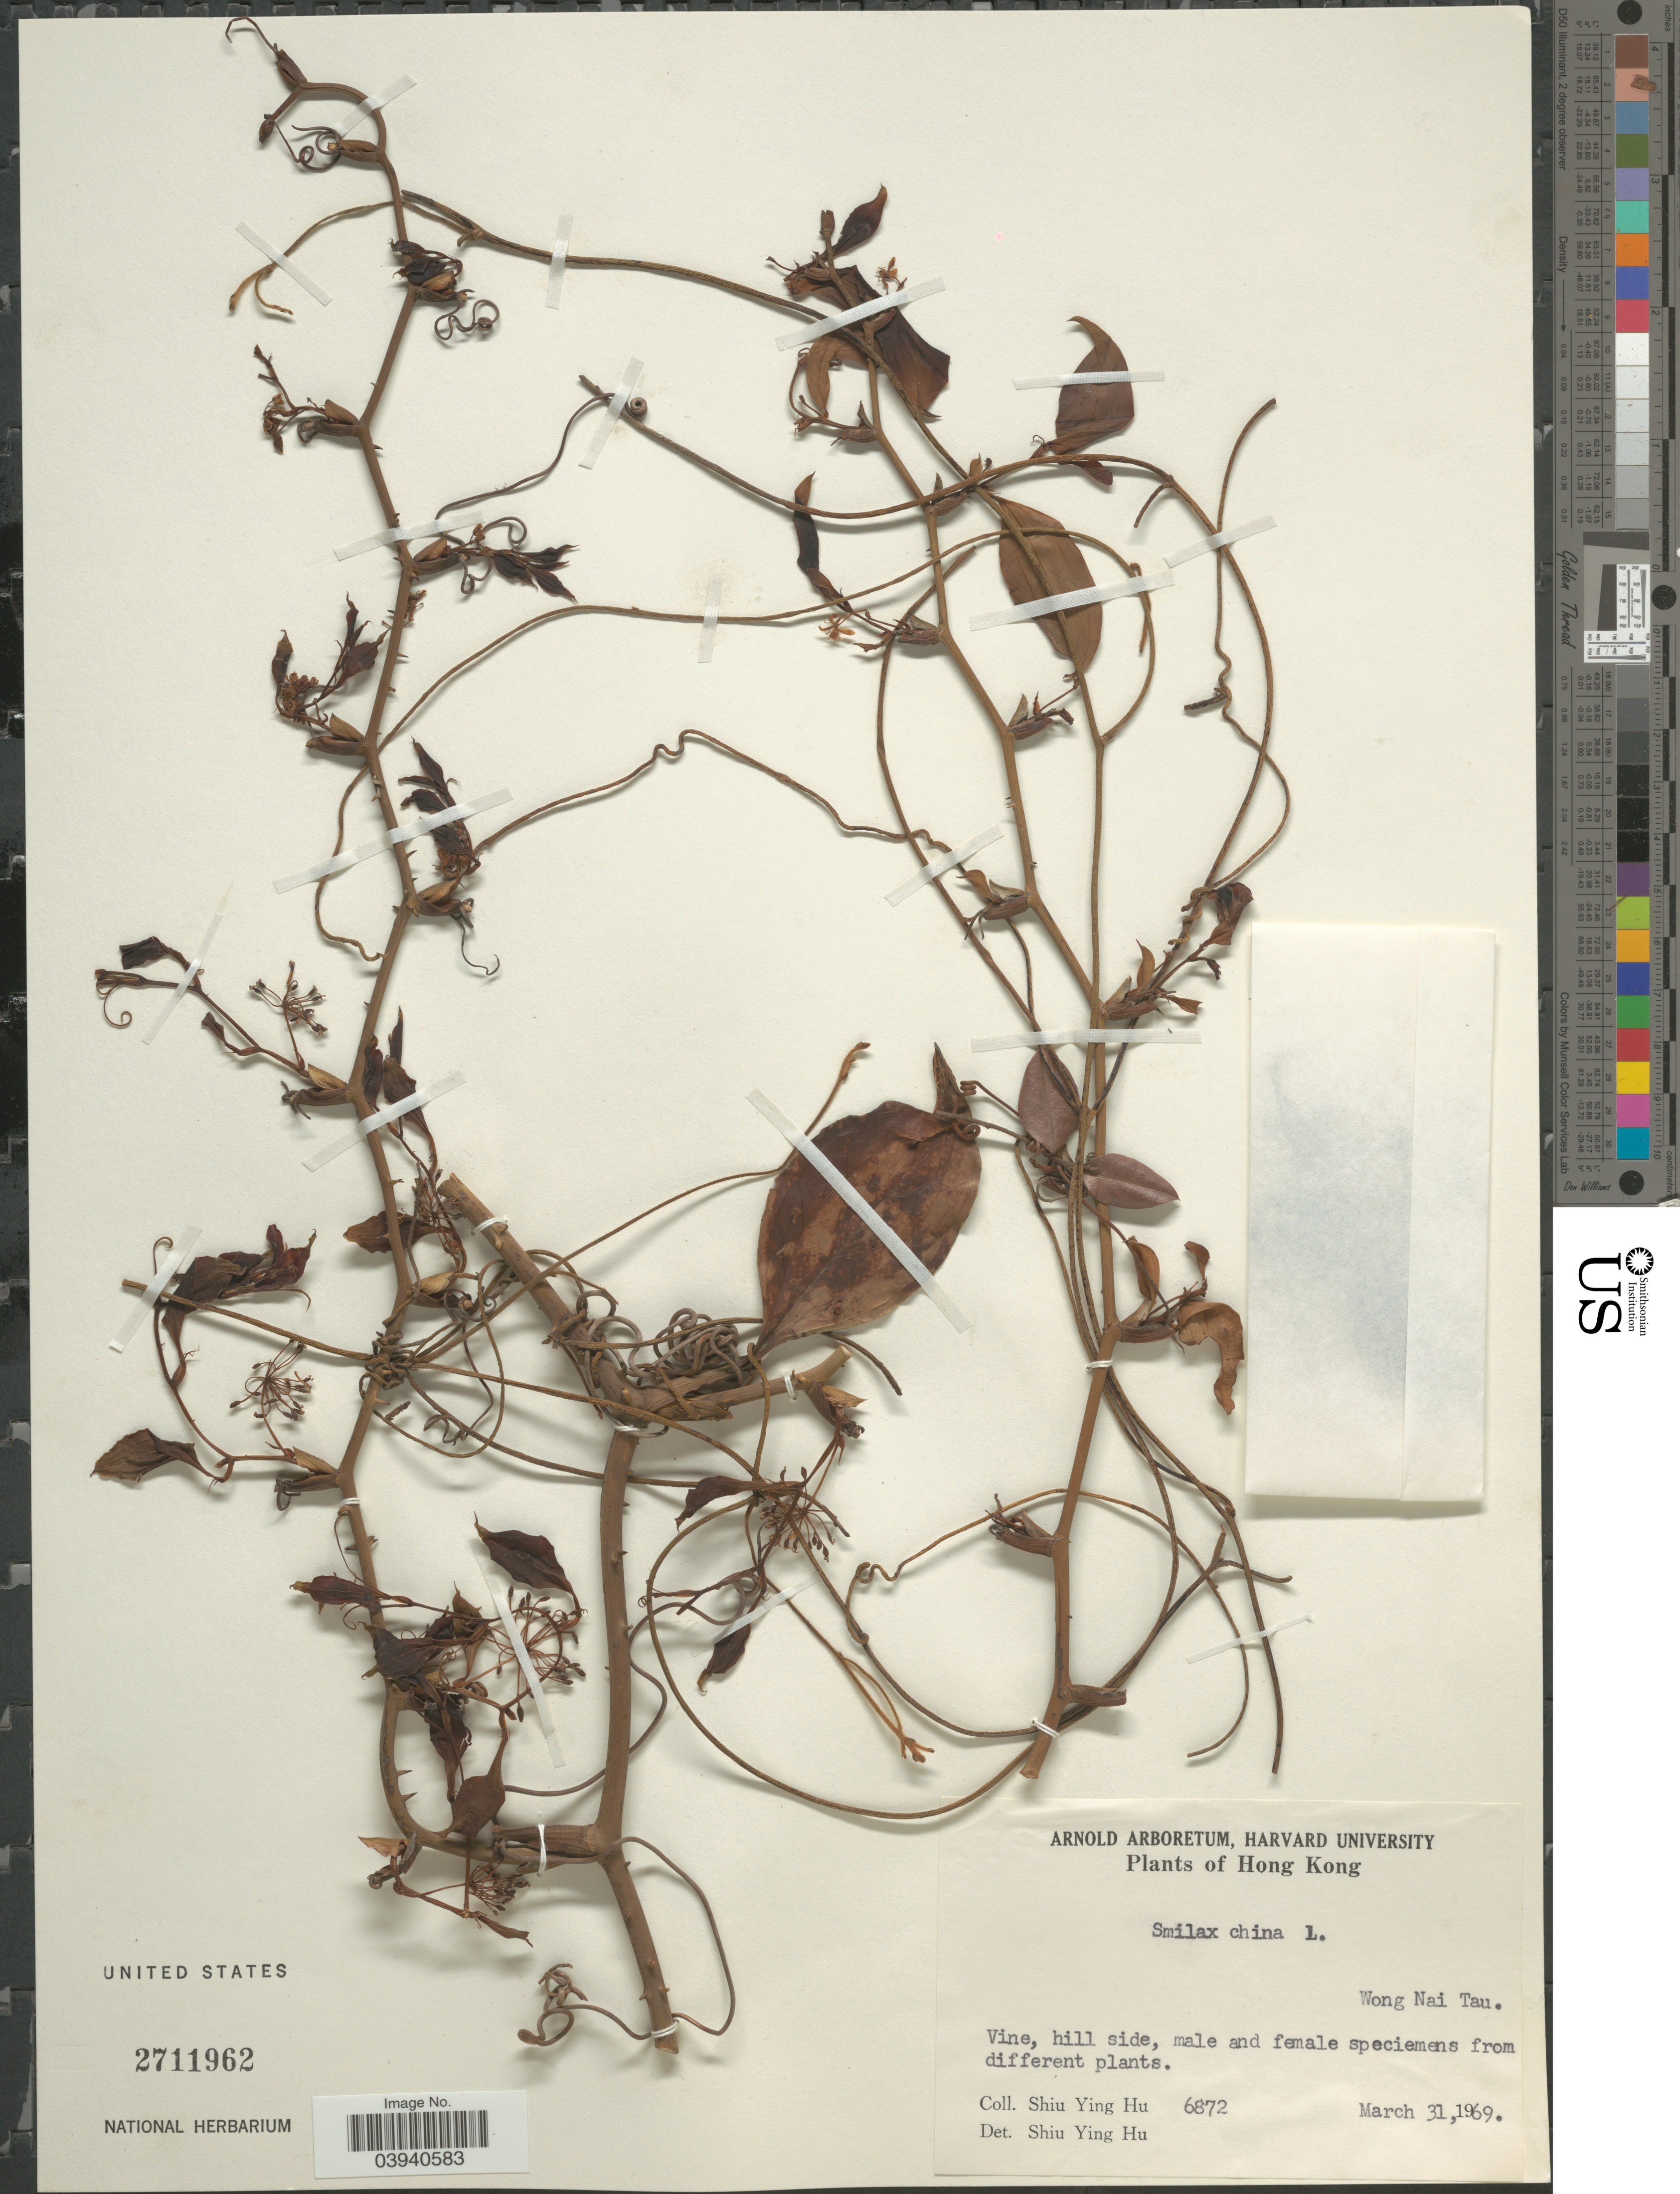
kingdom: Plantae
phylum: Tracheophyta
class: Liliopsida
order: Liliales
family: Smilacaceae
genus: Smilax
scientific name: Smilax china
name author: L.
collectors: S. Y. Hu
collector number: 6872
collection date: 1969-03-31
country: China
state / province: Hong Kong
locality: Wong Nai Tau.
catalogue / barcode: US 2711962